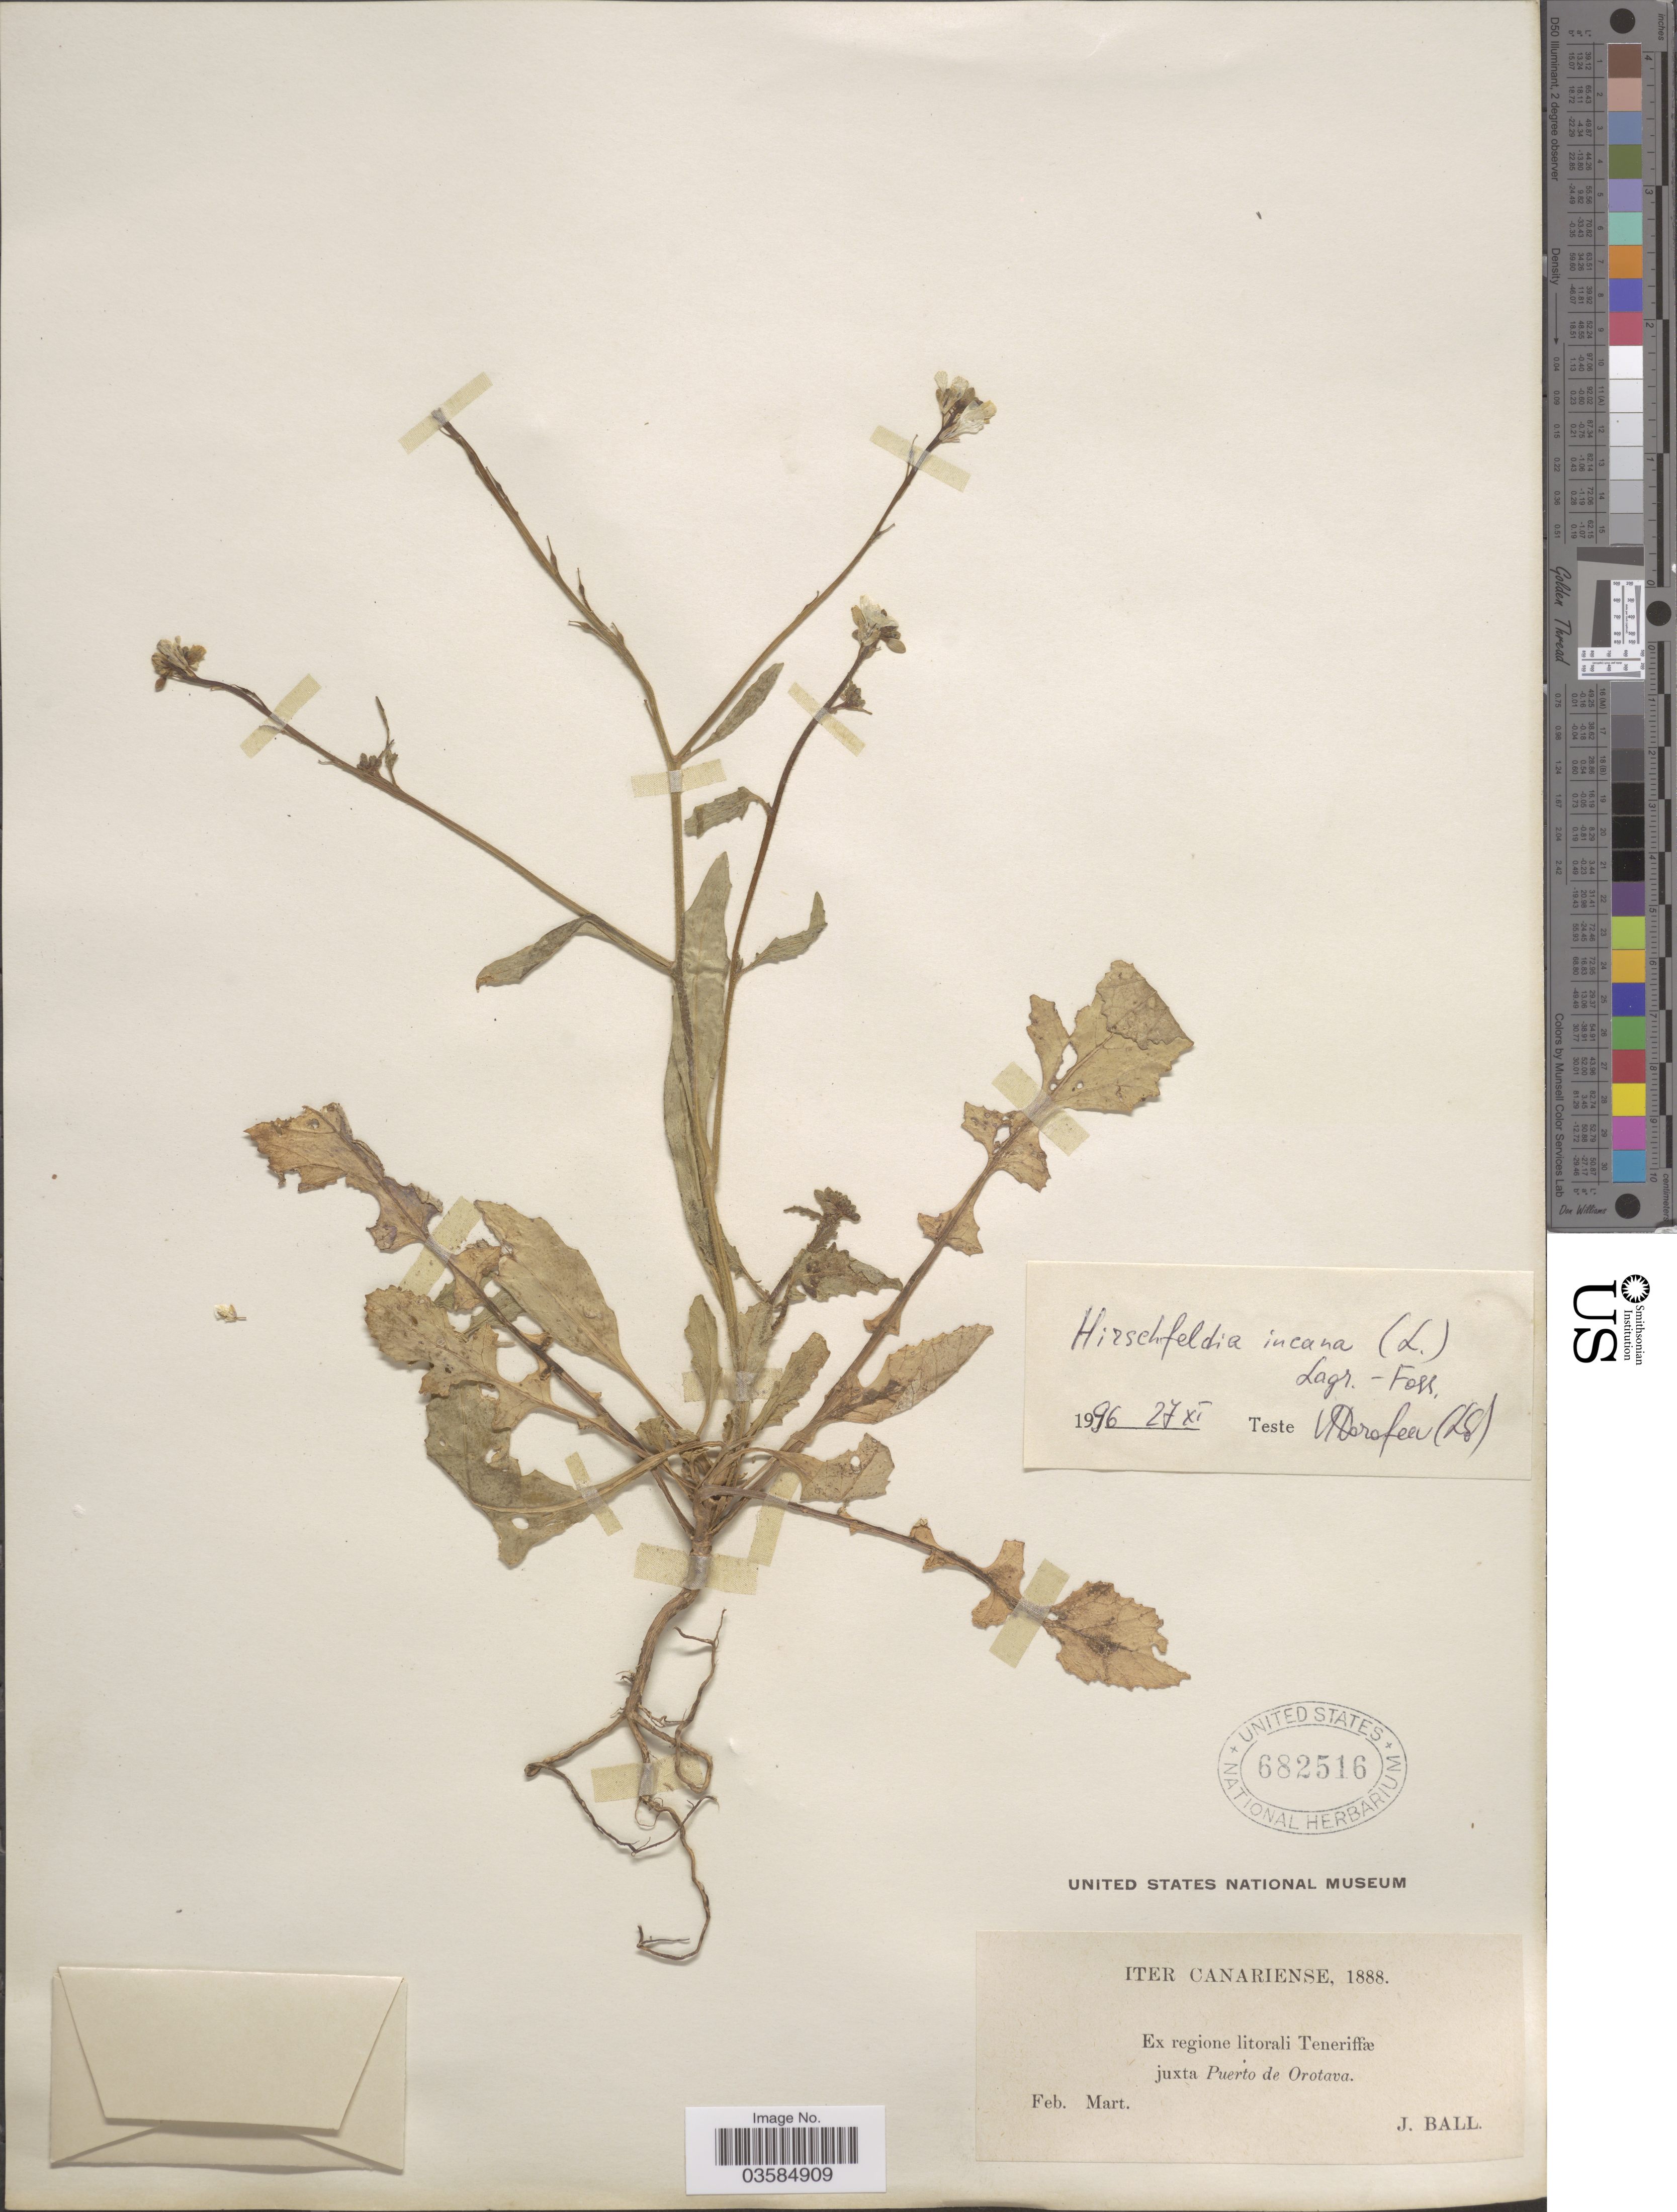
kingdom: Plantae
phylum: Tracheophyta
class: Magnoliopsida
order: Brassicales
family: Brassicaceae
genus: Hirschfeldia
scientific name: Hirschfeldia incana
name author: (L.) Lagr.-Foss.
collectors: J. Ball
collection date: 1888-02/1888-03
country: Spain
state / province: Canarias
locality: Iter Canariense. Ex regione litorali Teneriffæ juxta Puerto de Orotava.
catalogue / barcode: US 682516